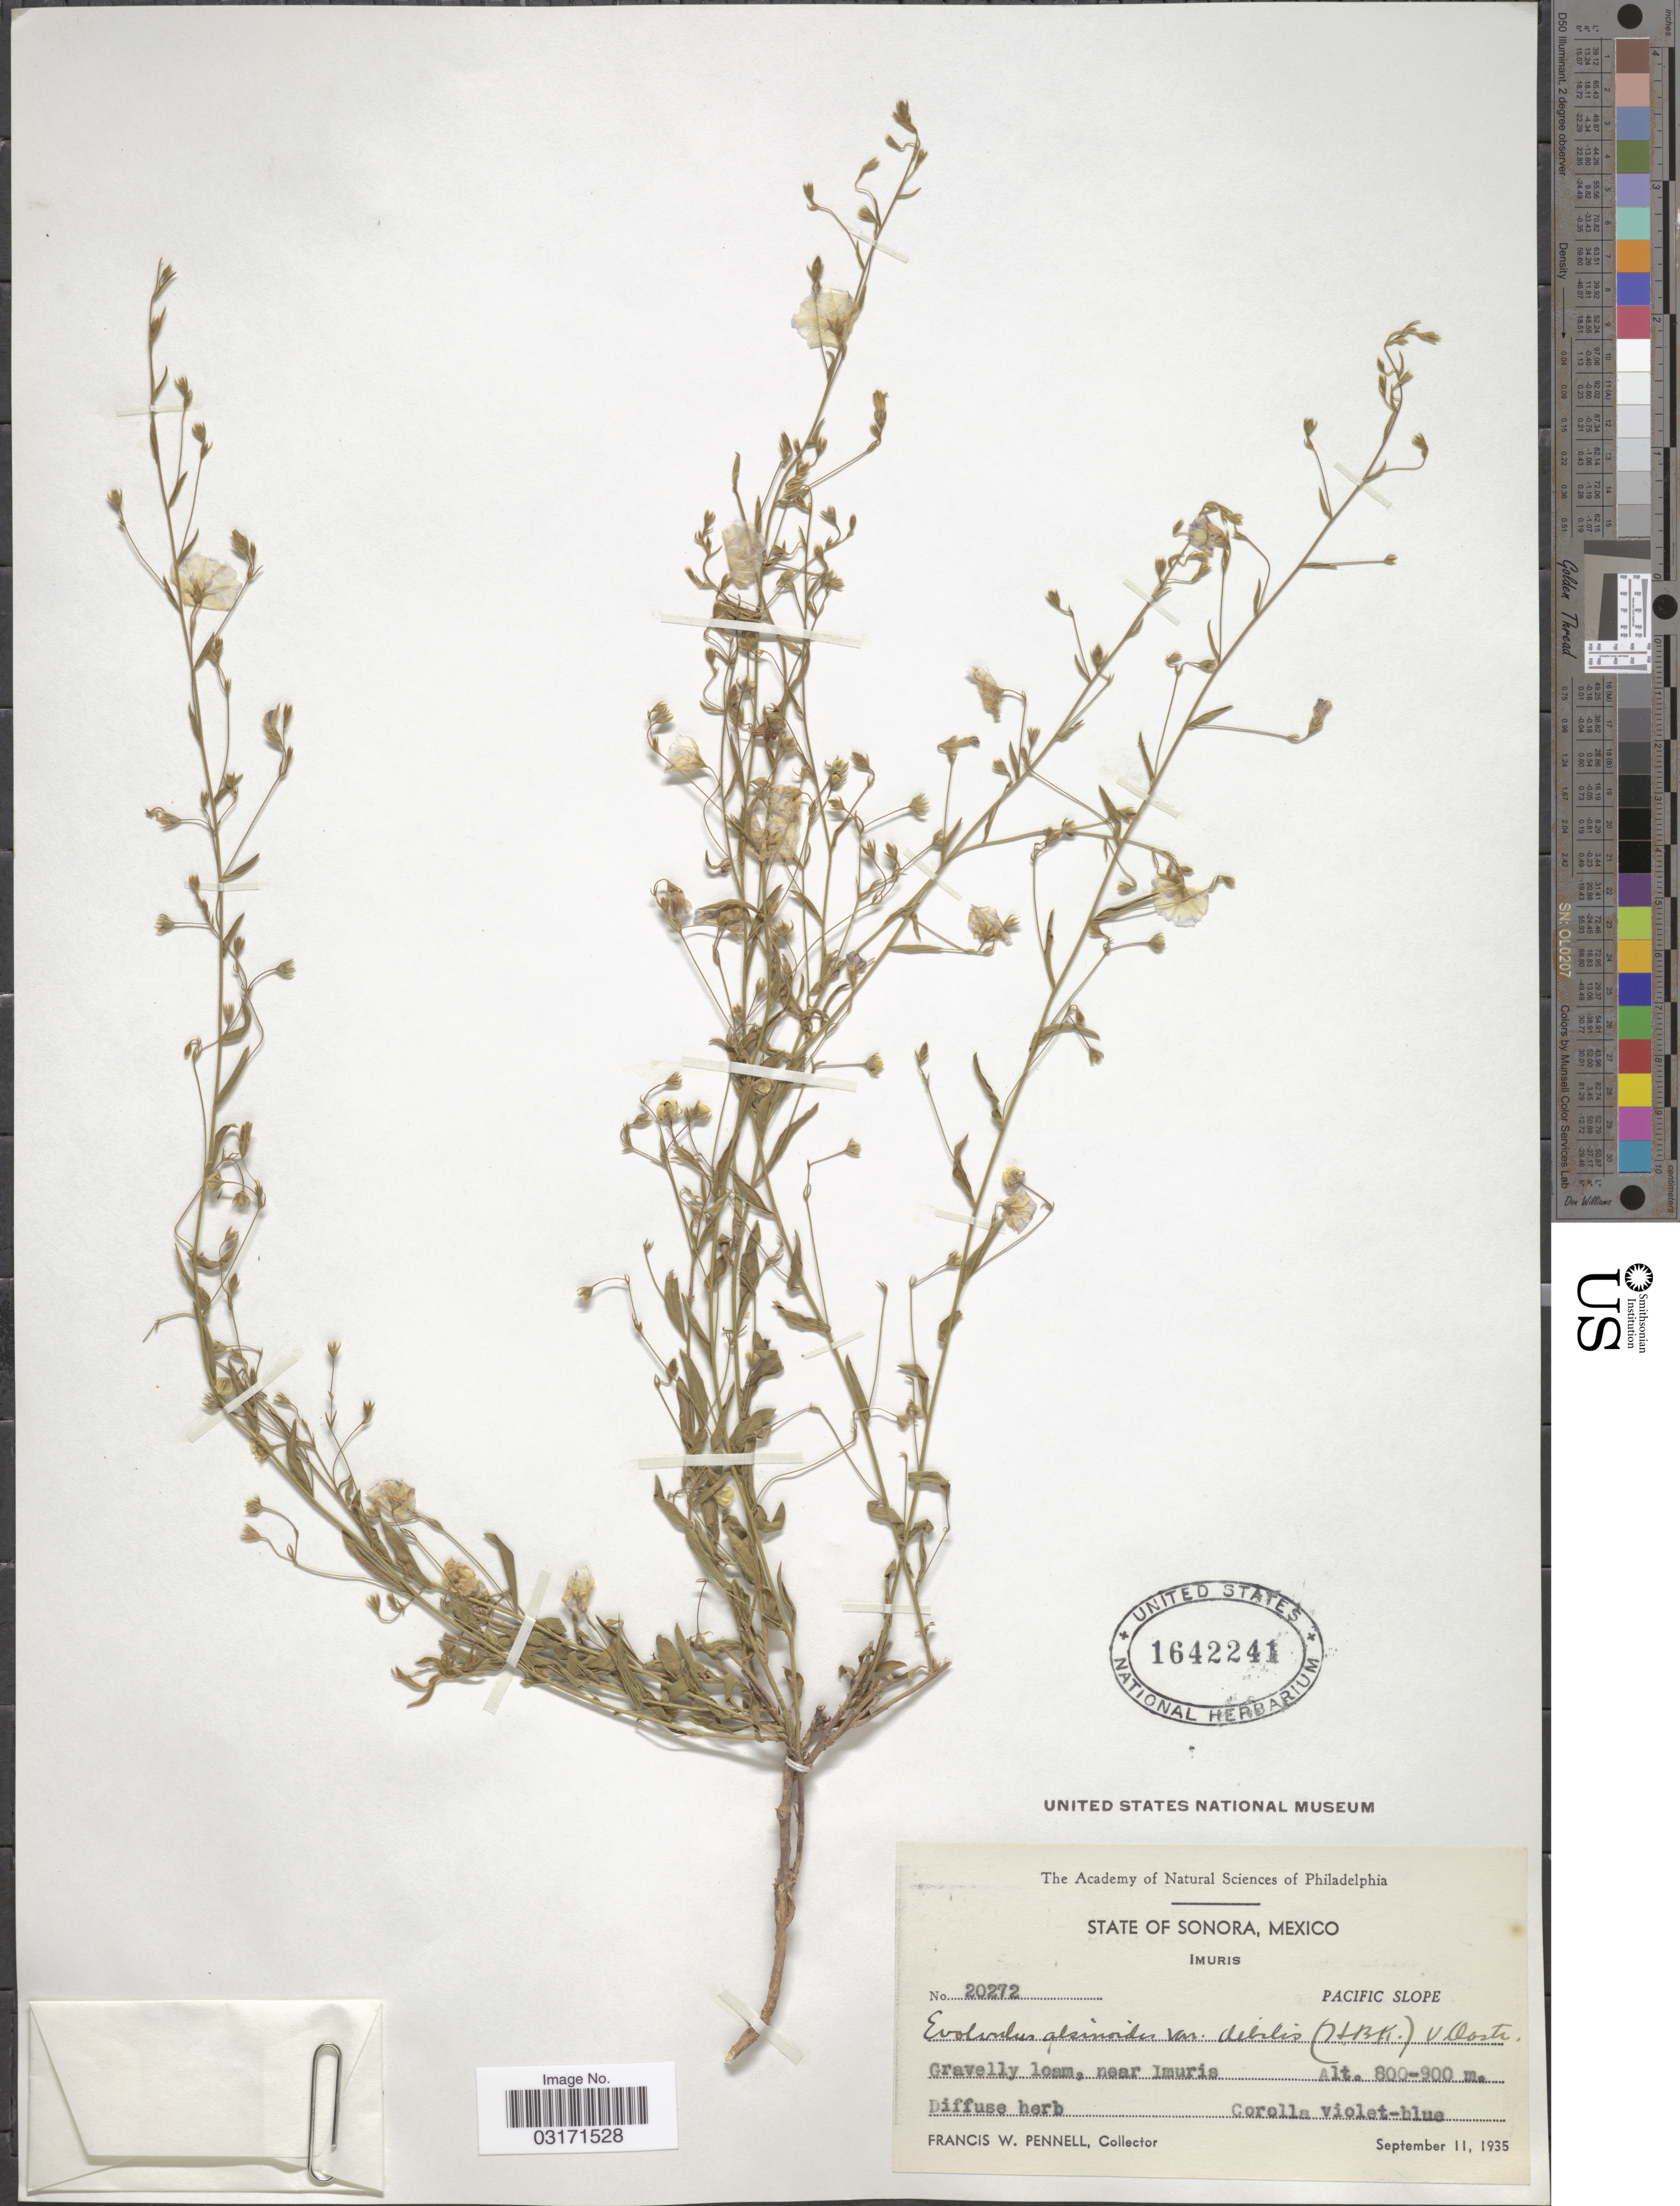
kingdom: Plantae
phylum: Tracheophyta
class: Magnoliopsida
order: Solanales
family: Convolvulaceae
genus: Evolvulus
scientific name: Evolvulus alsinoides var. debilis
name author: (Kunth) Ooststr.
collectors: F. W. Pennell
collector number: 20272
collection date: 1935-09-11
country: Mexico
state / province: Sonora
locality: State of Sonora, Mexico, Imuris, Pacific Slope, near Imuris.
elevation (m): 800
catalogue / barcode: US 1642241